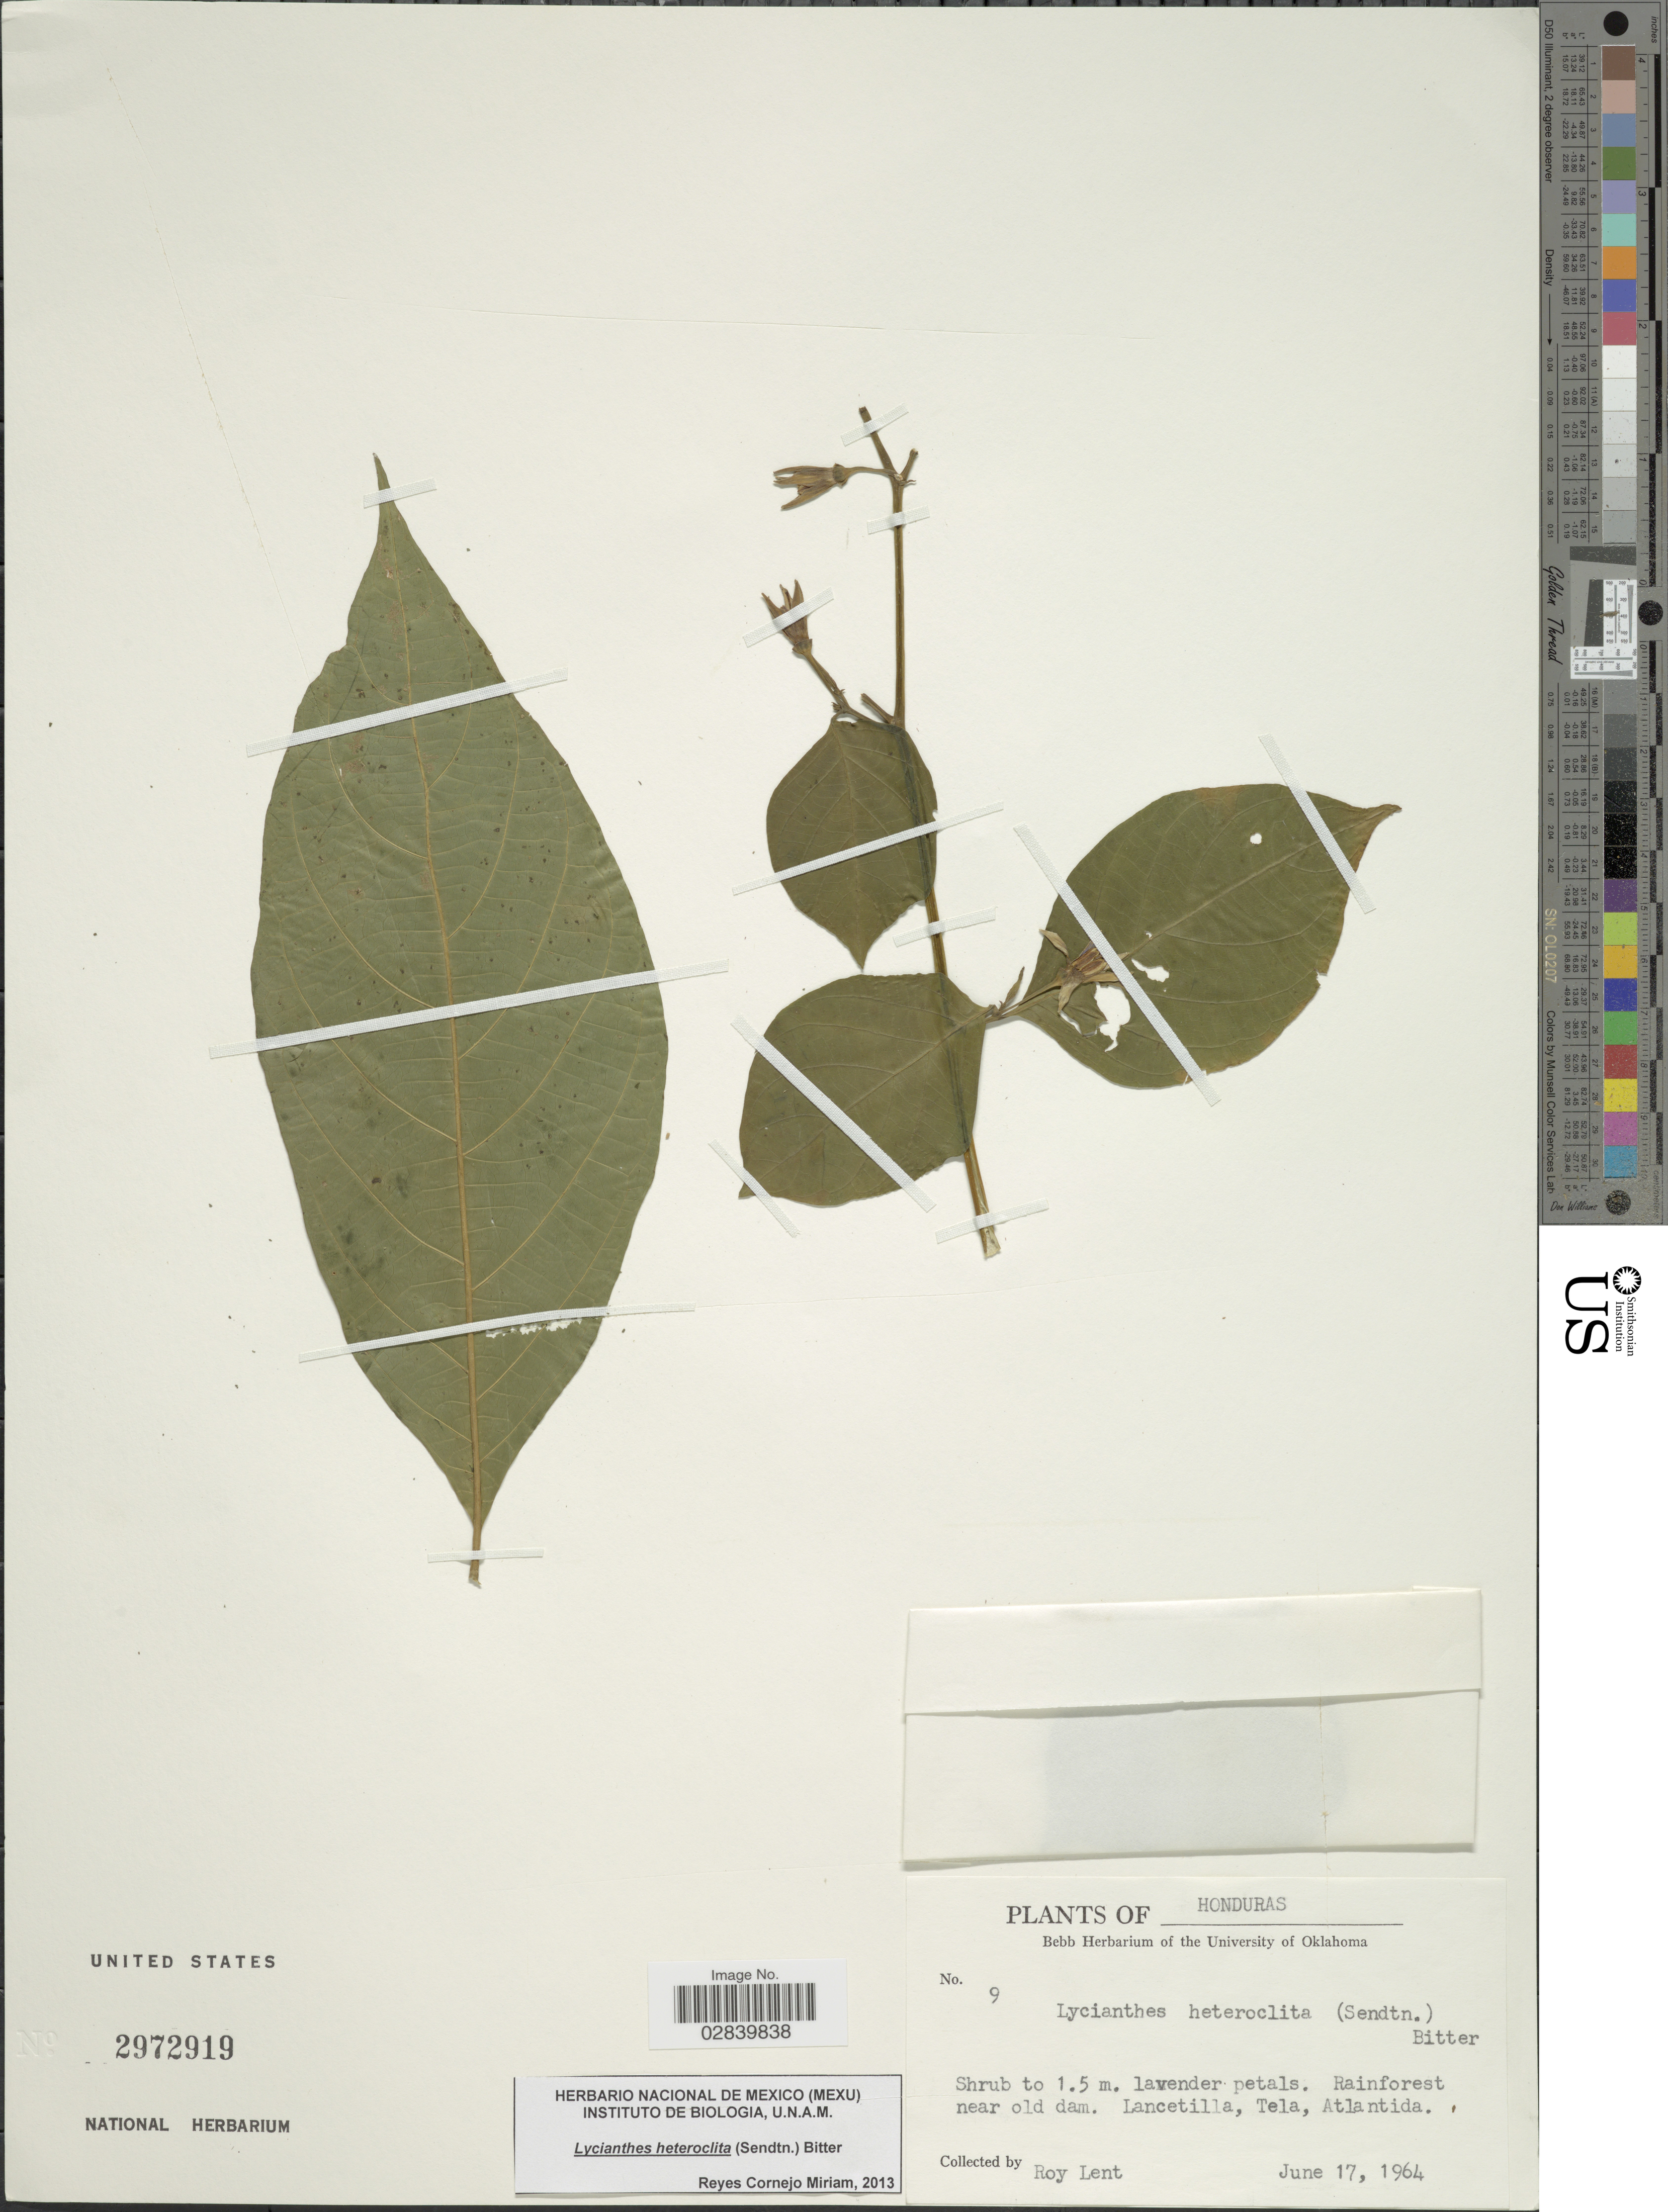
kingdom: Plantae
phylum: Tracheophyta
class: Magnoliopsida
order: Solanales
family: Solanaceae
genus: Lycianthes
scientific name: Lycianthes heteroclita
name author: (Sendtn.) Bitter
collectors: R. W. Lent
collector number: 9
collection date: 1964-06-17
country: Honduras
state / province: Atlántida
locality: Rainforest near old dam. Lancetilla, Tela.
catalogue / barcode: US 2972919